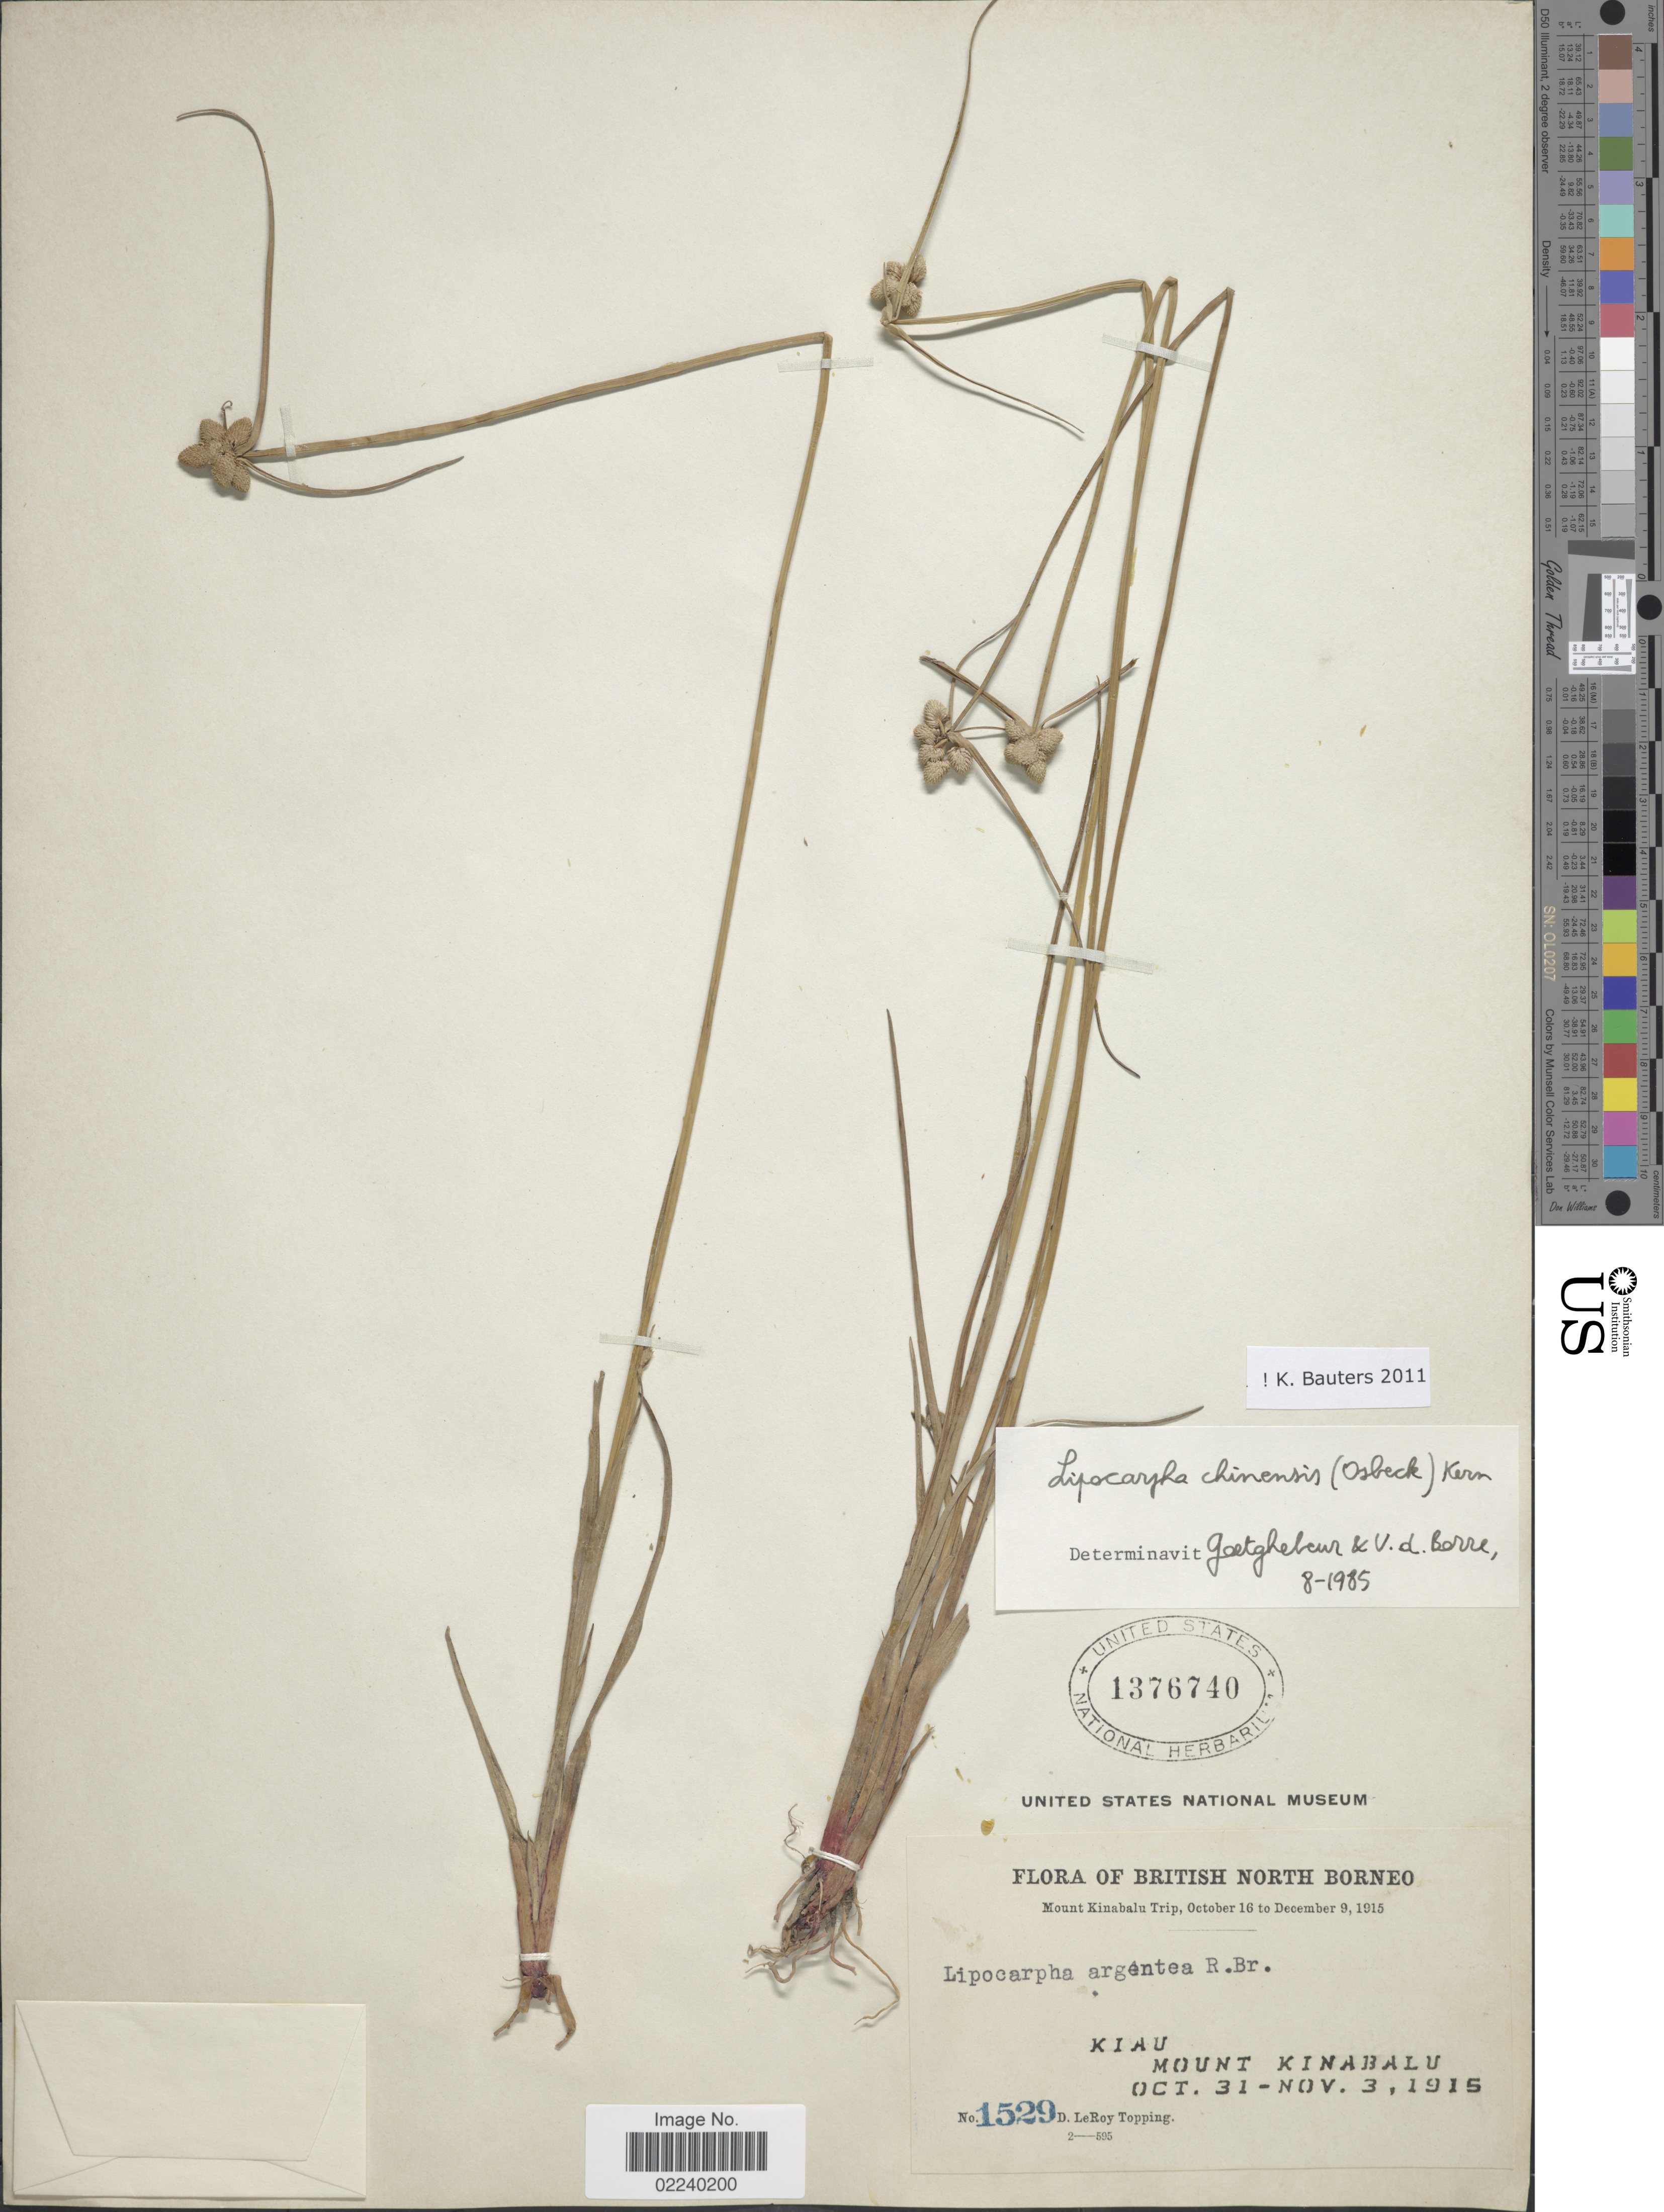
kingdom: Plantae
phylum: Tracheophyta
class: Liliopsida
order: Poales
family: Cyperaceae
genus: Cyperus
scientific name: Cyperus albescens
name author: (Steud.) Larridon & Govaerts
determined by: Strong, M. T., (US), Smithsonian Institution - National Museum of Natural History (UNITED STATES)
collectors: D. L. Topping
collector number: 1529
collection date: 1915-10-31/1915-11-03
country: Malaysia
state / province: Sabah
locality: British North Borneo, Kiau, Mount Kinabalu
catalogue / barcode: US 1376740